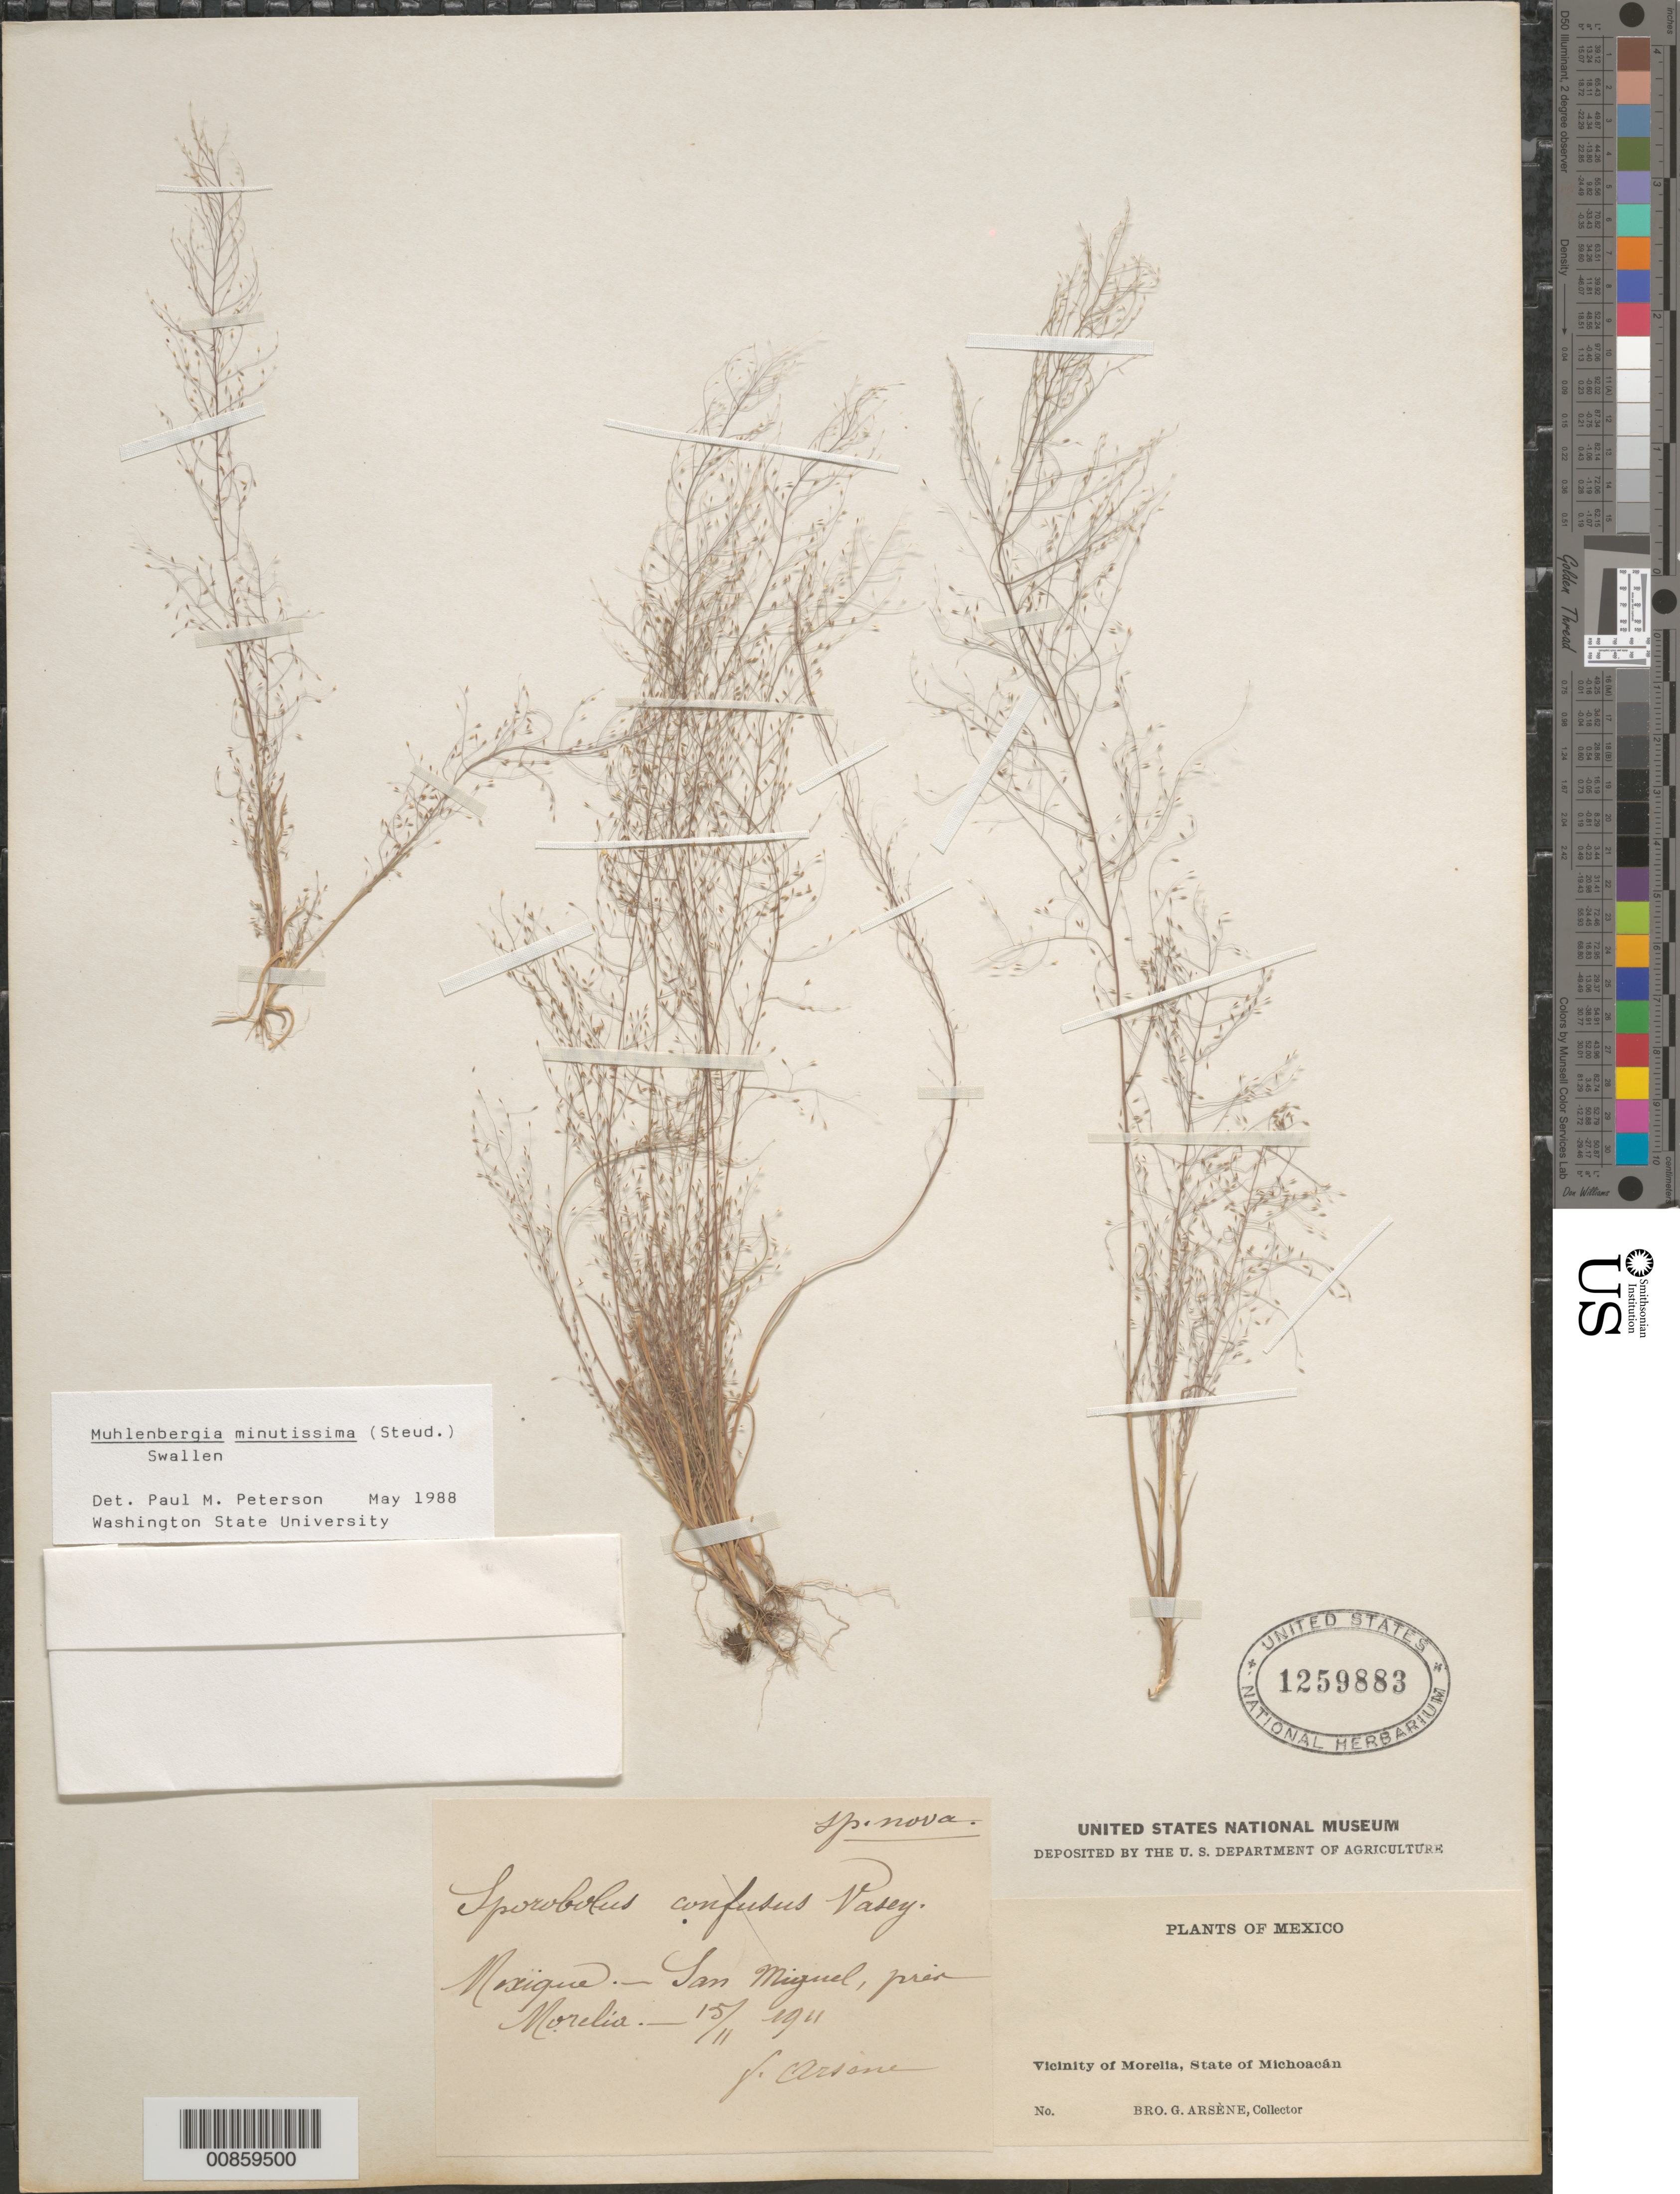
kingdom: Plantae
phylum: Tracheophyta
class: Liliopsida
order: Poales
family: Poaceae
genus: Muhlenbergia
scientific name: Muhlenbergia minutissima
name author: (Steud.) Swallen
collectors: Bro. G. Arsène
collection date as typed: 15 Nov 1911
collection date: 1911-11-15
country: Mexico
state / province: Michoacán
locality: San Miguel pres Morelia, Mich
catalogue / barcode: US 1259883